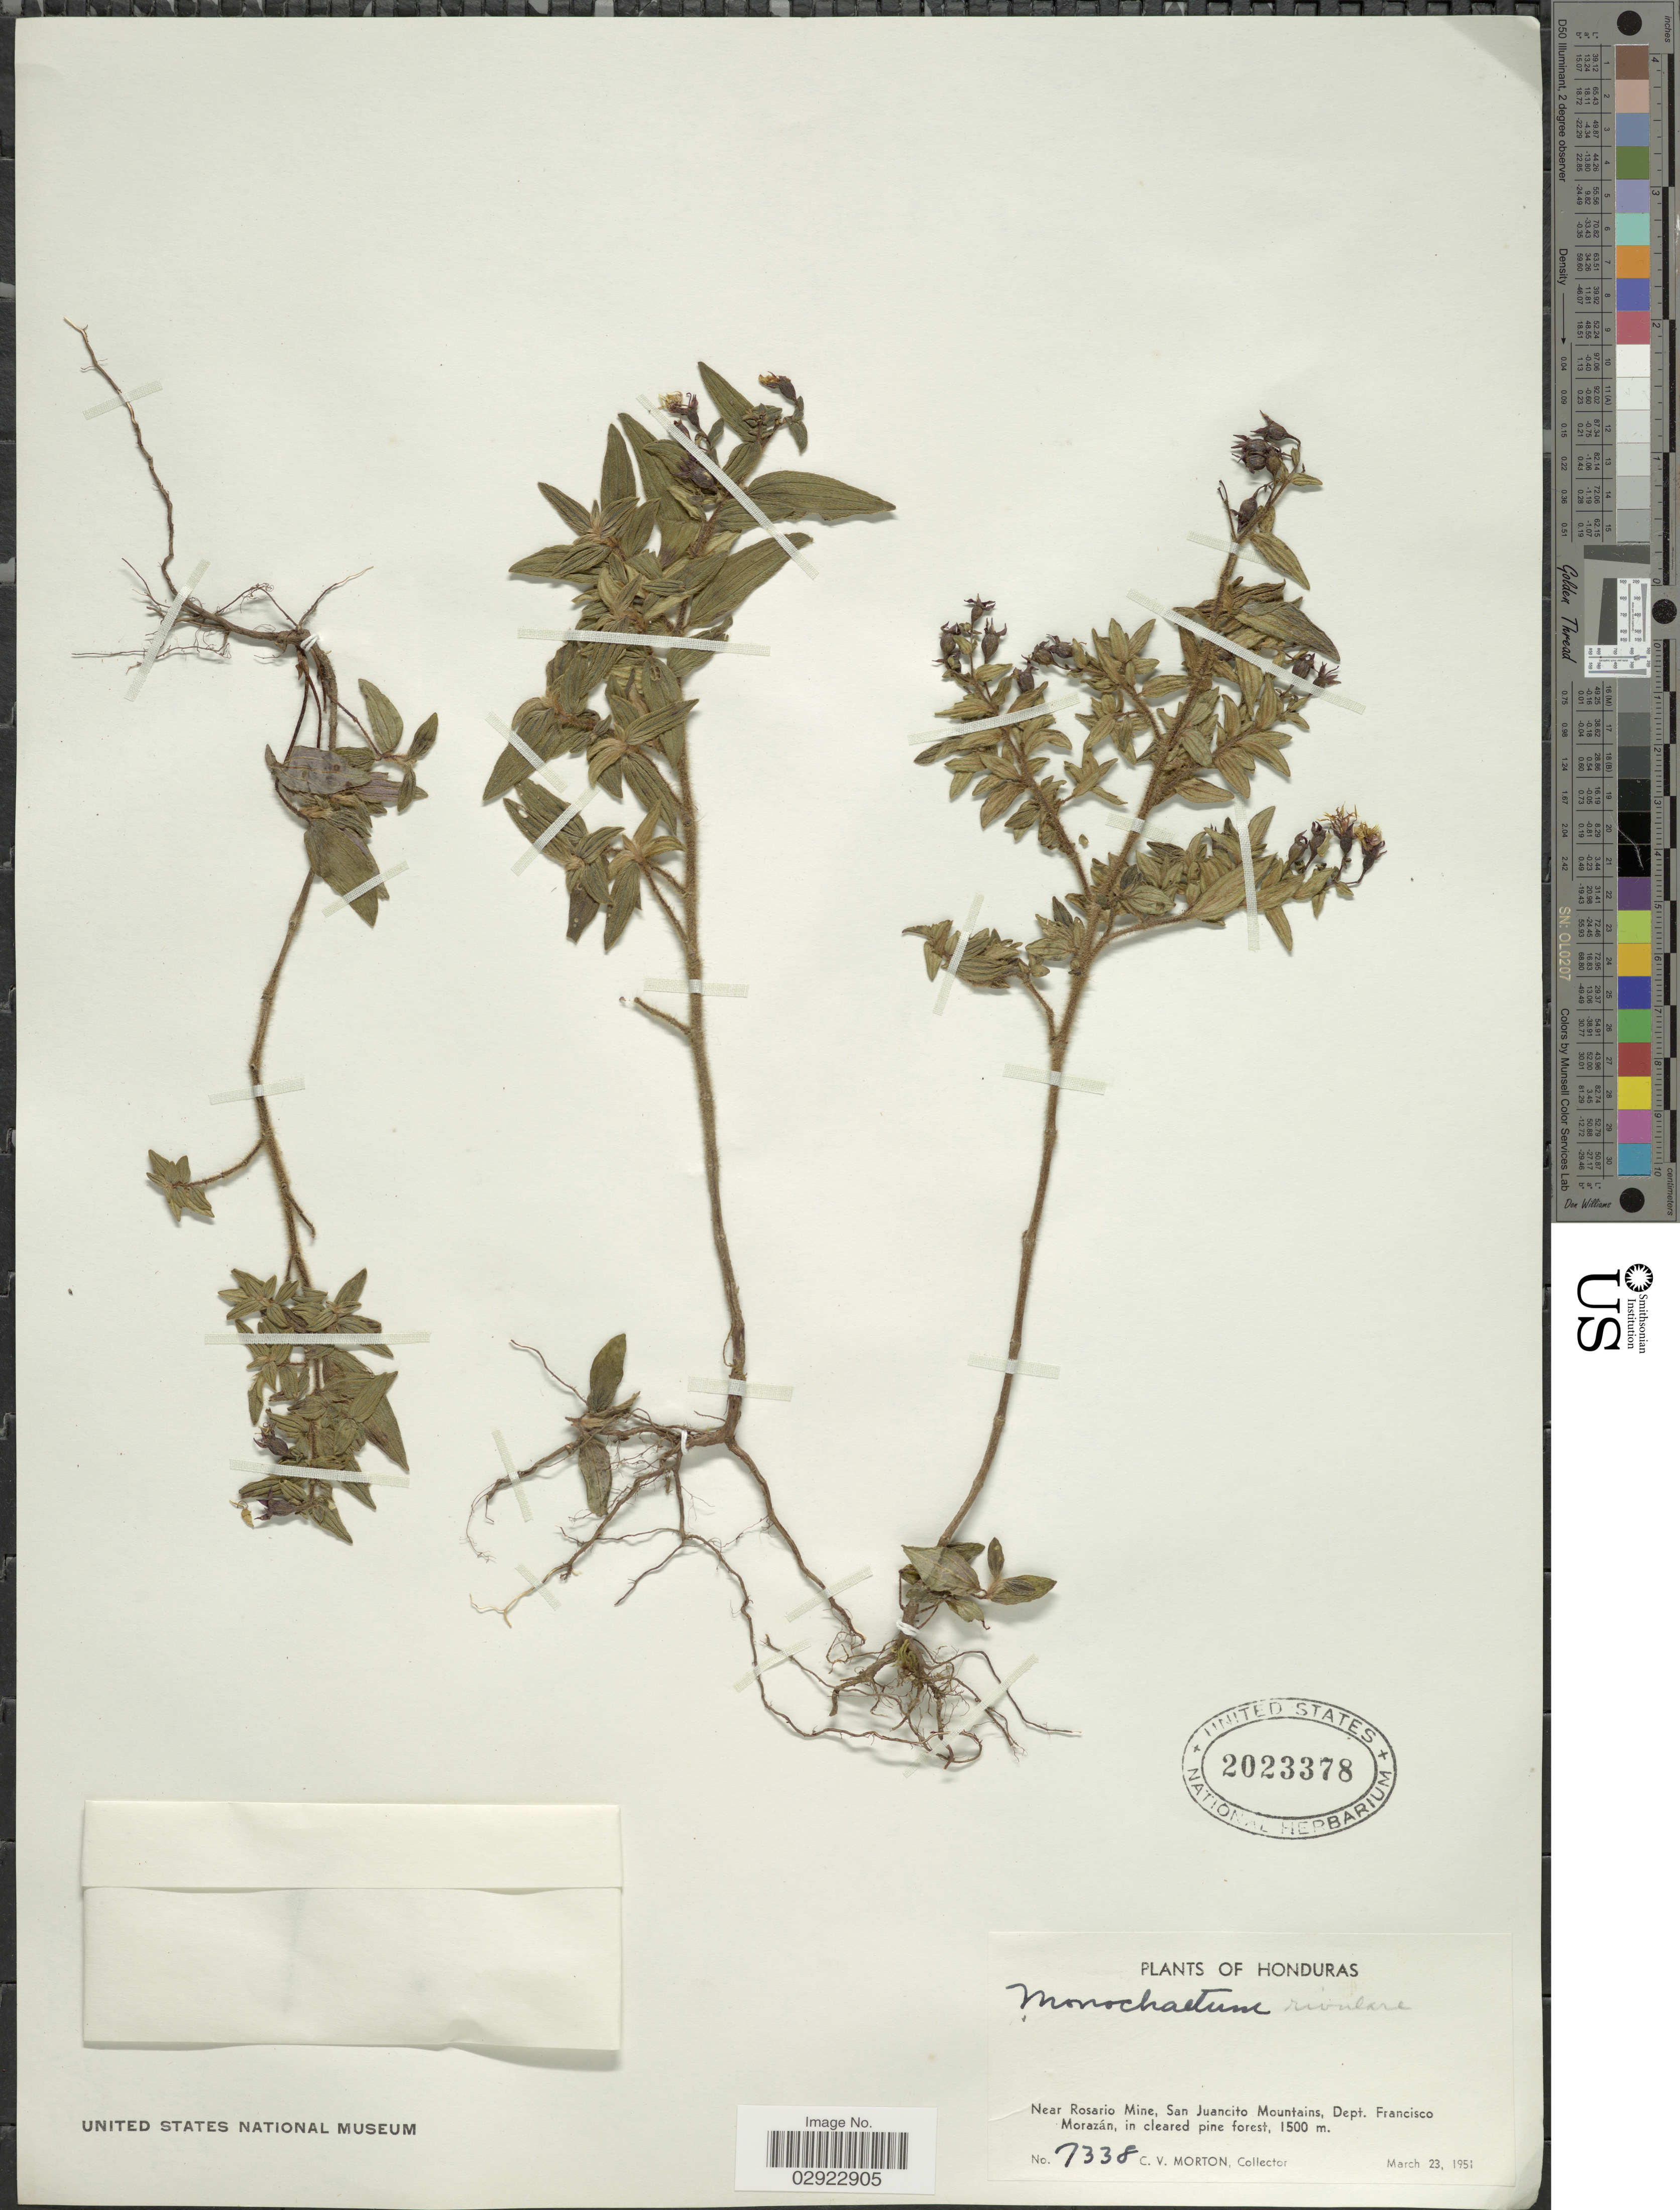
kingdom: Plantae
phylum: Tracheophyta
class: Magnoliopsida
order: Myrtales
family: Melastomataceae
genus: Monochaetum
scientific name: Monochaetum floribundum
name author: (Schltdl.) Naudin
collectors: C. V. Morton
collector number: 7338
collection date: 1951-03-23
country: Honduras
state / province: Fco. Morazán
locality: Near Rosario Mine, San Juancito Mountains, Dept. Francisco Morazán.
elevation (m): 1500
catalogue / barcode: US 2023378